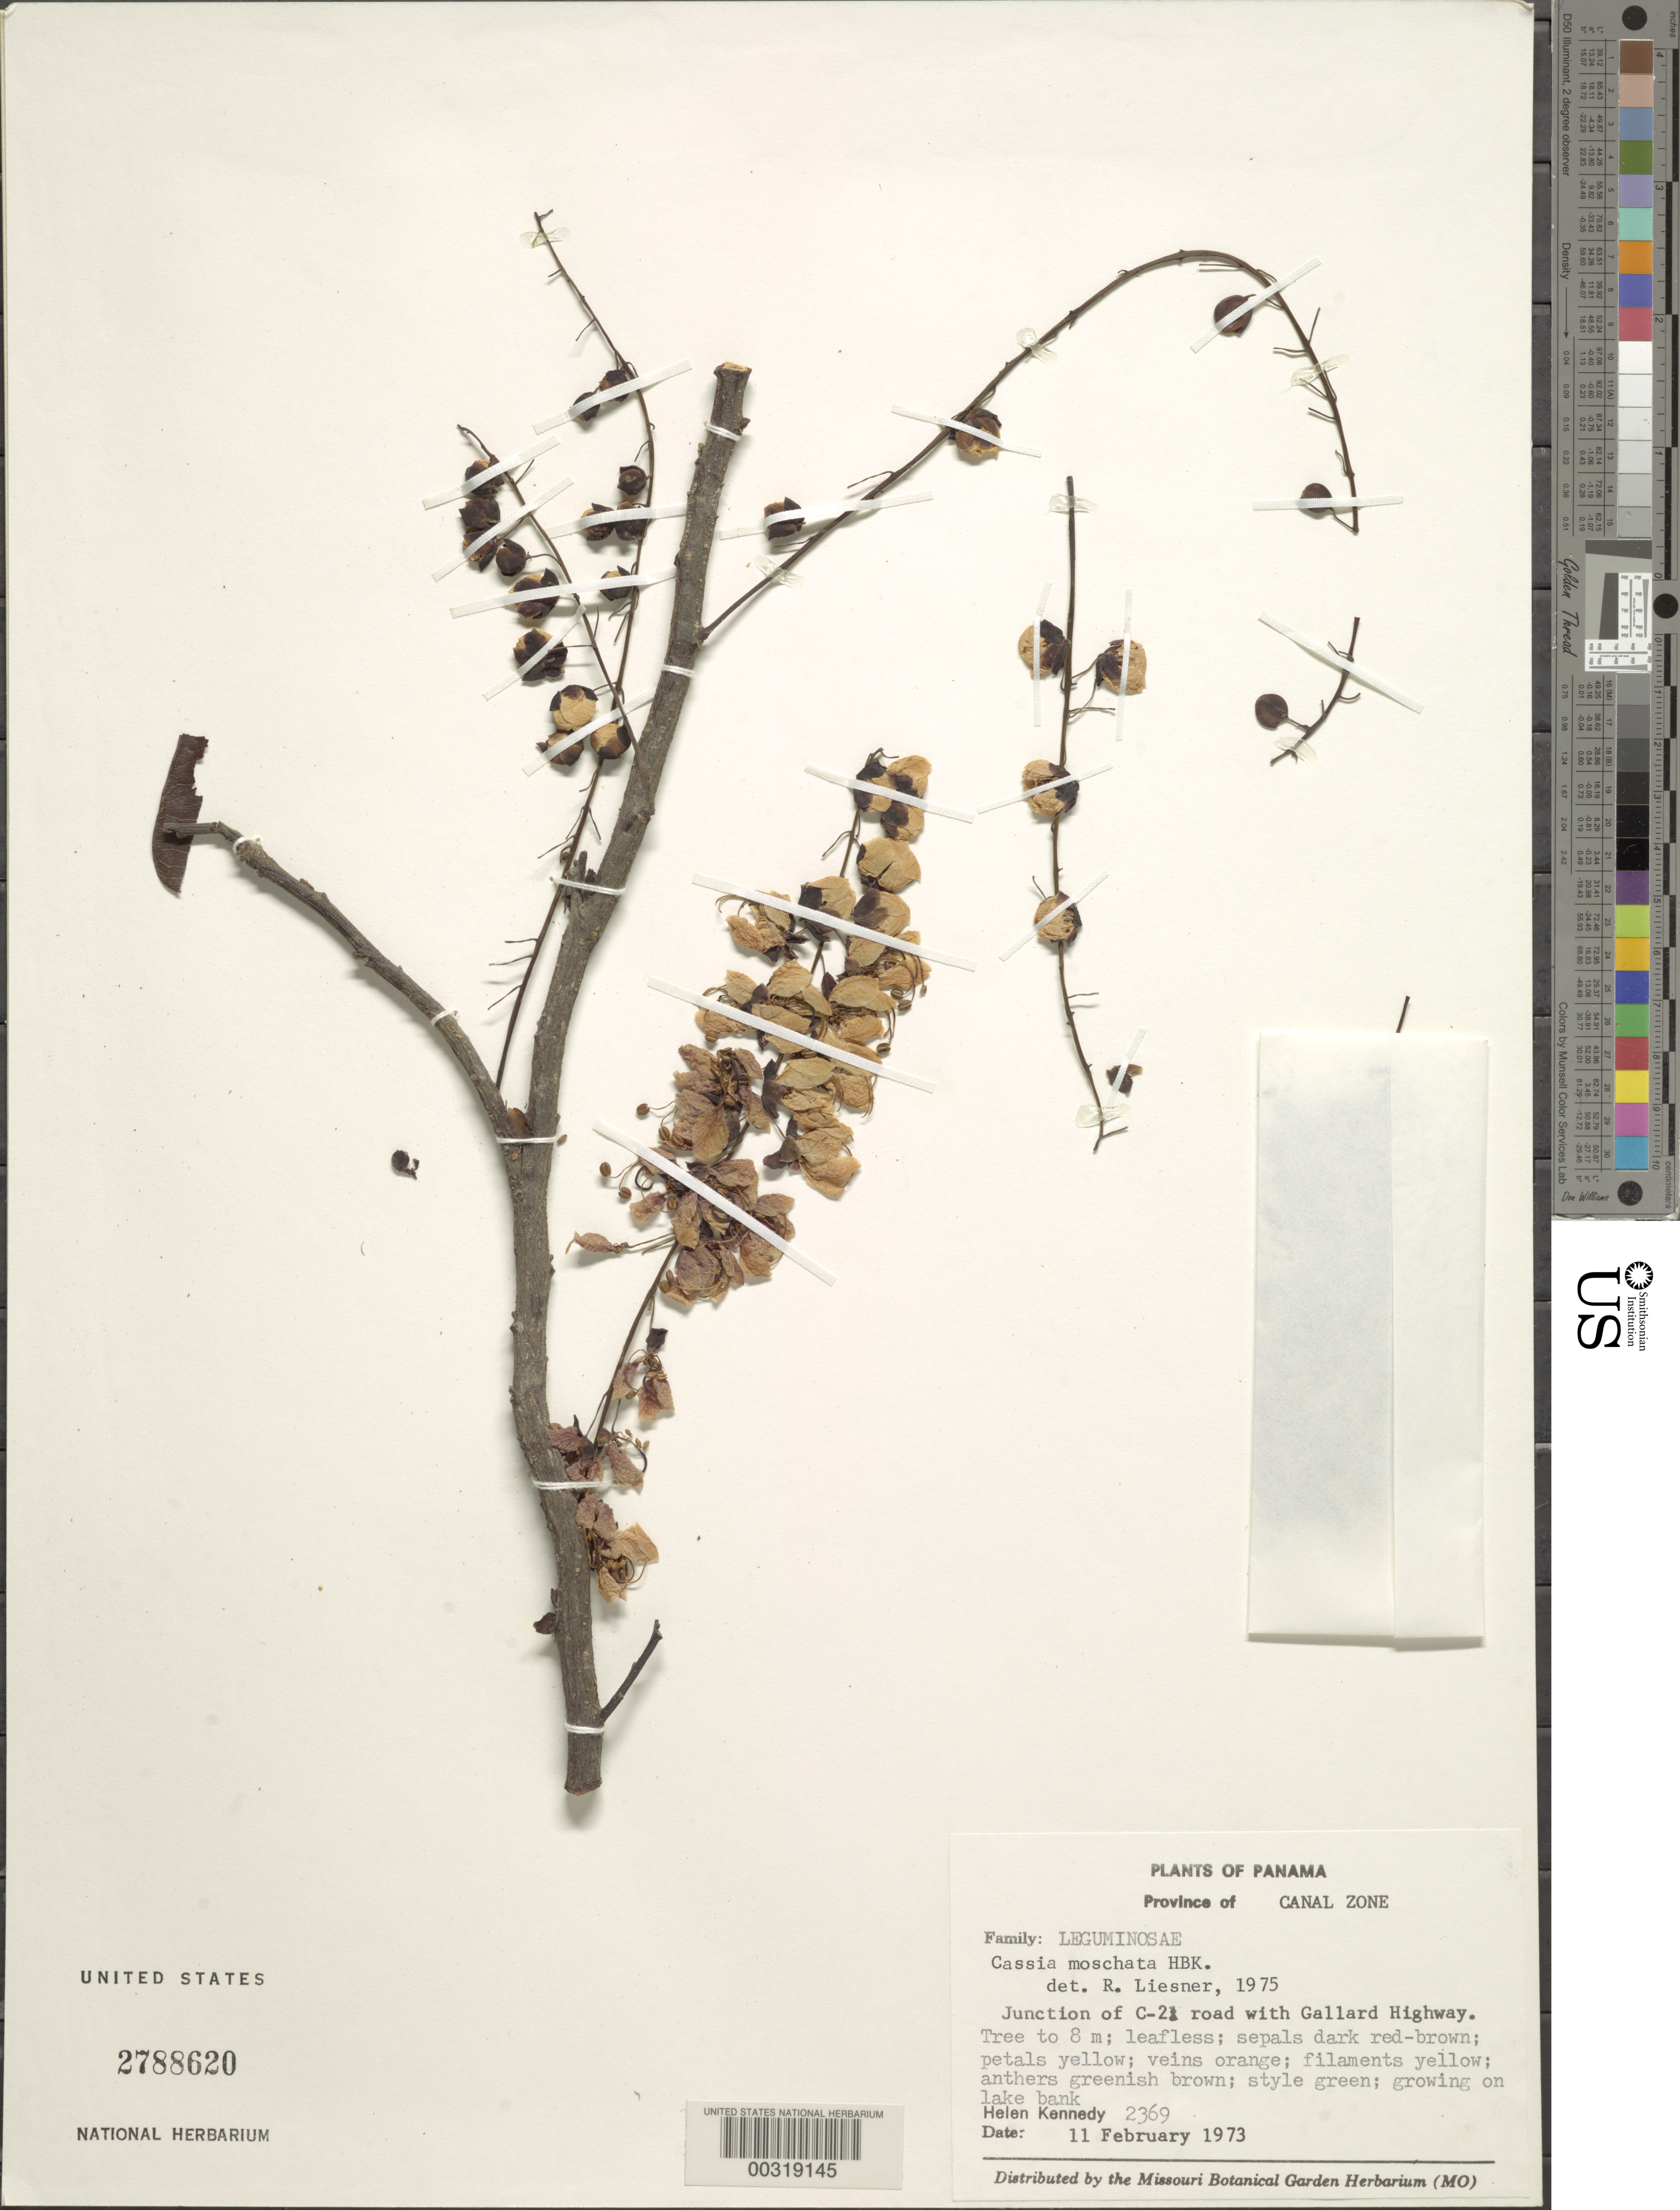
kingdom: Plantae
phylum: Tracheophyta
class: Magnoliopsida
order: Fabales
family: Fabaceae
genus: Cassia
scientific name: Cassia moschata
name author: Kunth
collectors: H. Kennedy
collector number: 2369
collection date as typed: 11 Feb 1973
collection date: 1973-02-11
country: Panama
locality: Junction of c-2 road with Gallard Highway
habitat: Lake bank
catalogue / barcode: US 2788620